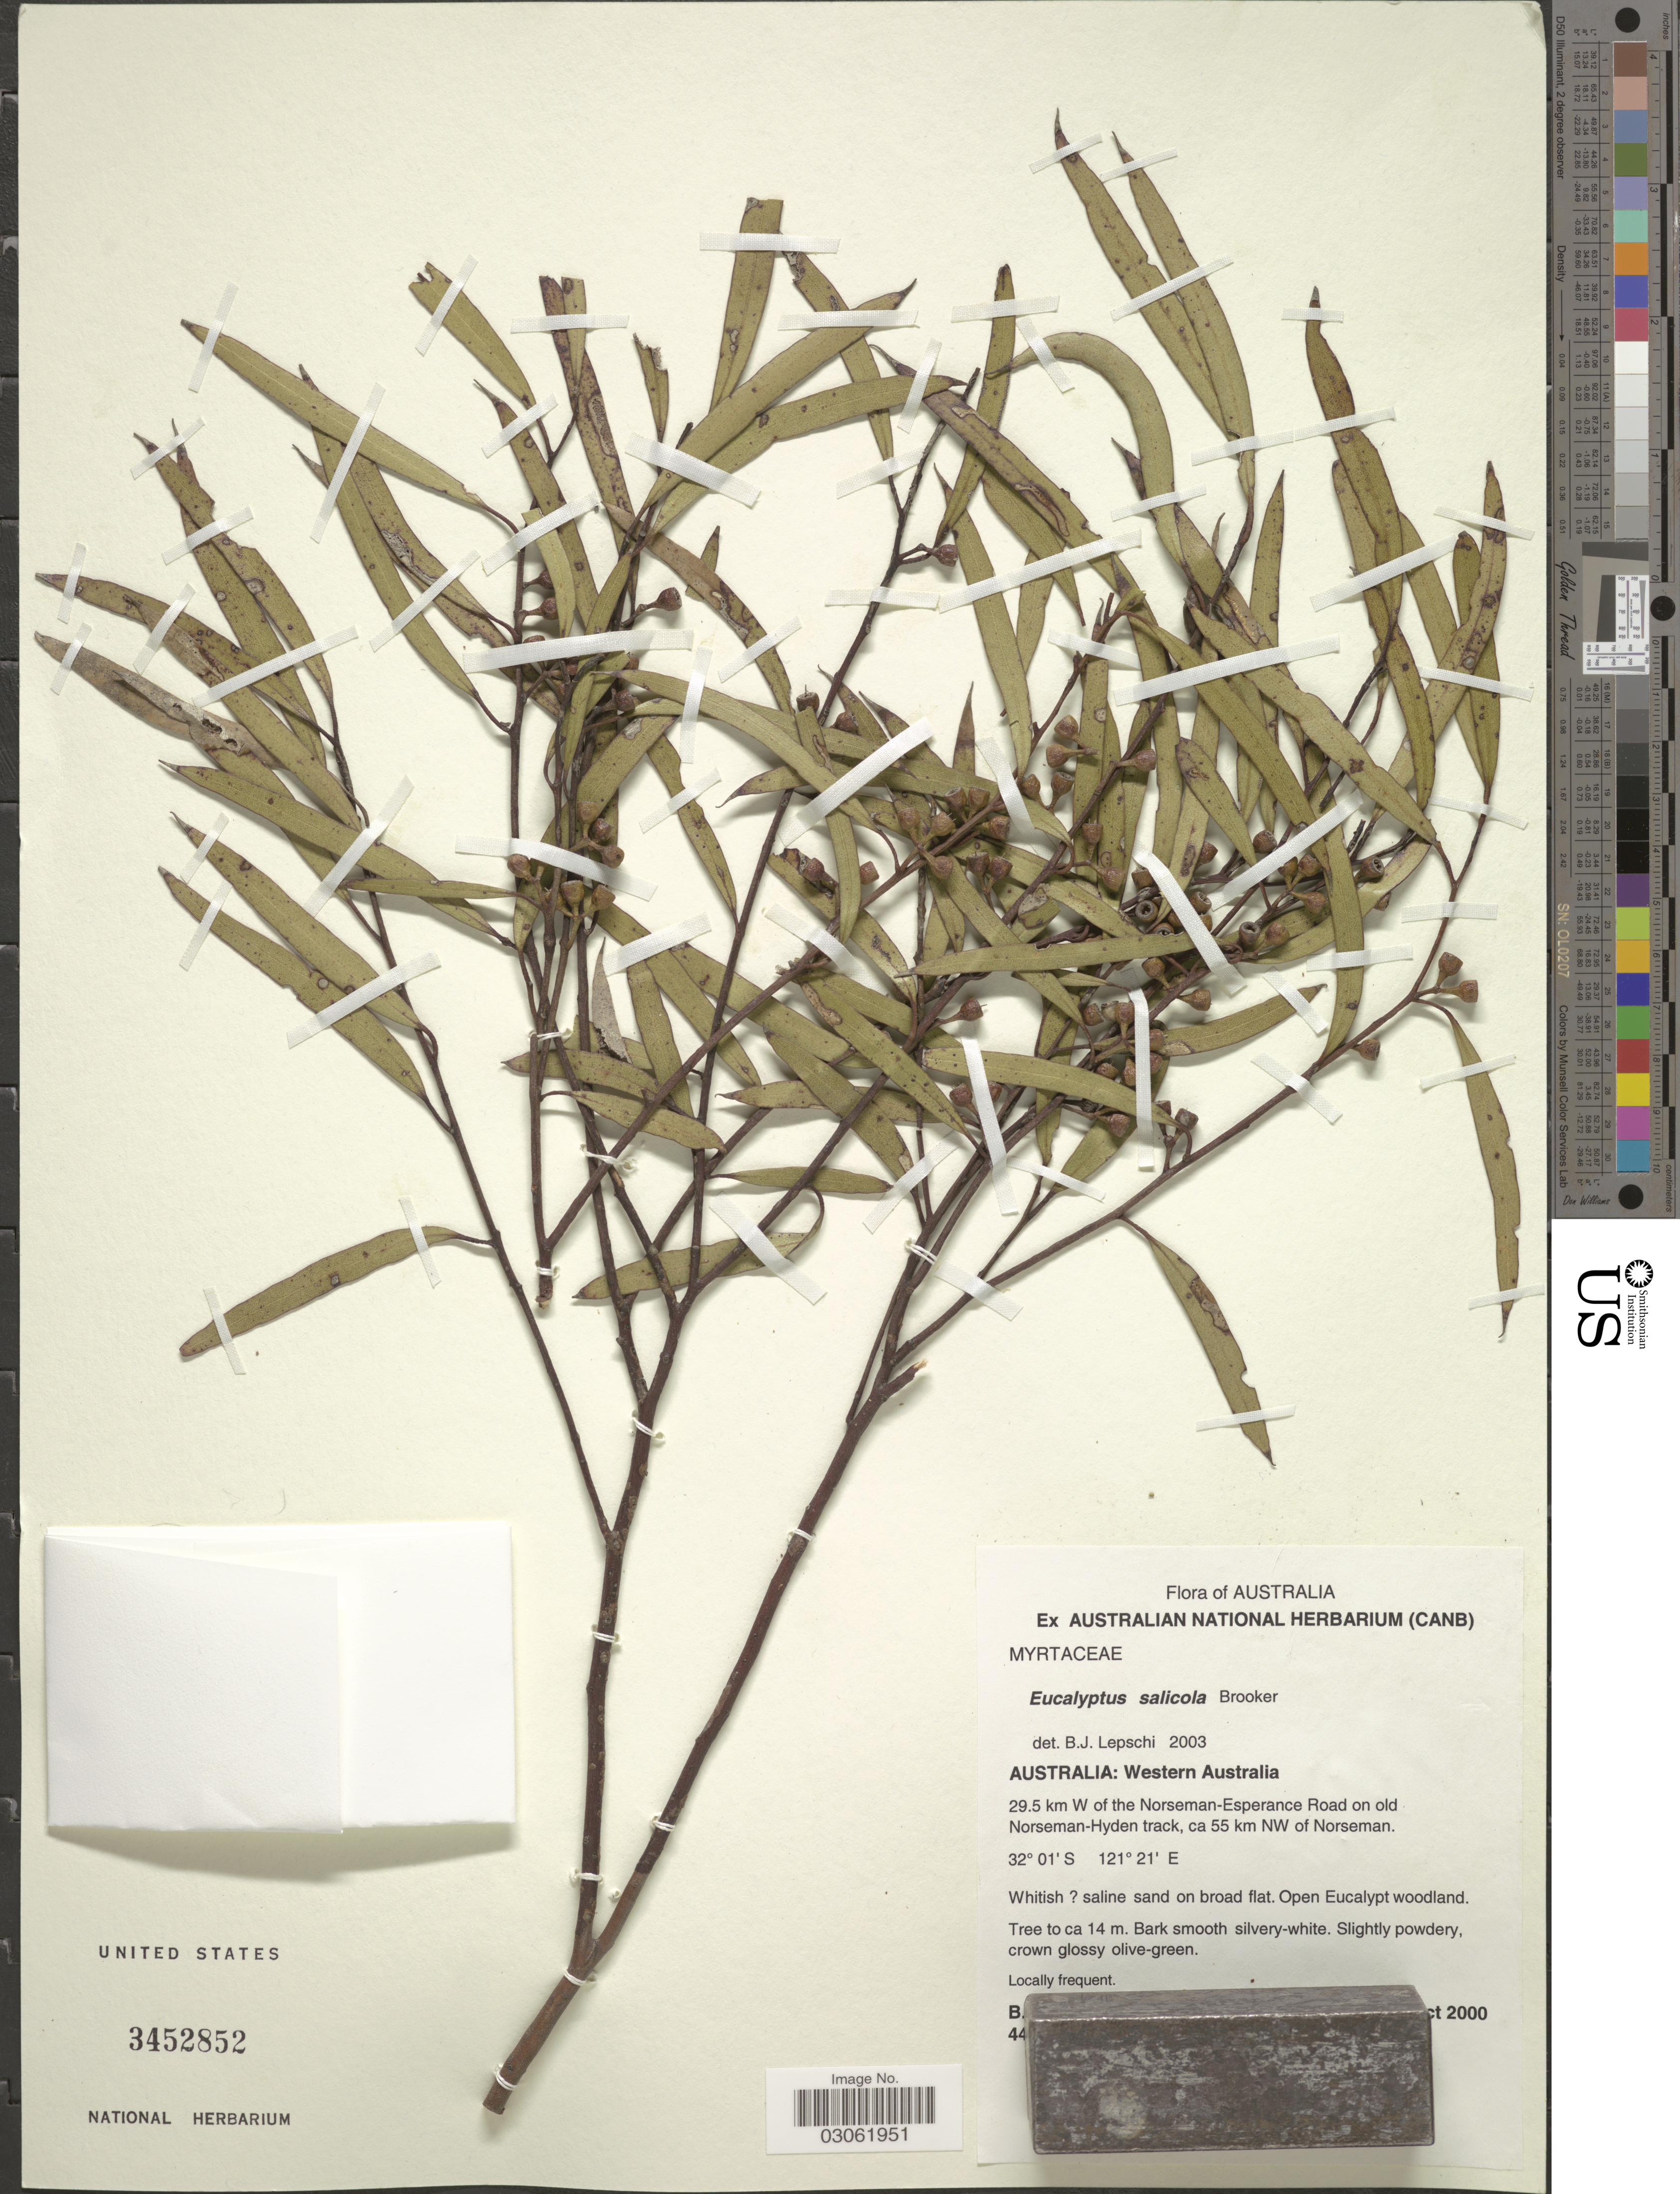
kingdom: Plantae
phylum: Tracheophyta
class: Magnoliopsida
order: Myrtales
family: Myrtaceae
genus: Eucalyptus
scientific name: Eucalyptus salicola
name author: Brooker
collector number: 44!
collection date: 2000-10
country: Australia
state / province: Western Australia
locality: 29.5 km W of the Norseman-Esperance Road on old Norseman-Hyden track, ca 55 km NW of Norseman.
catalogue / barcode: US 3452852